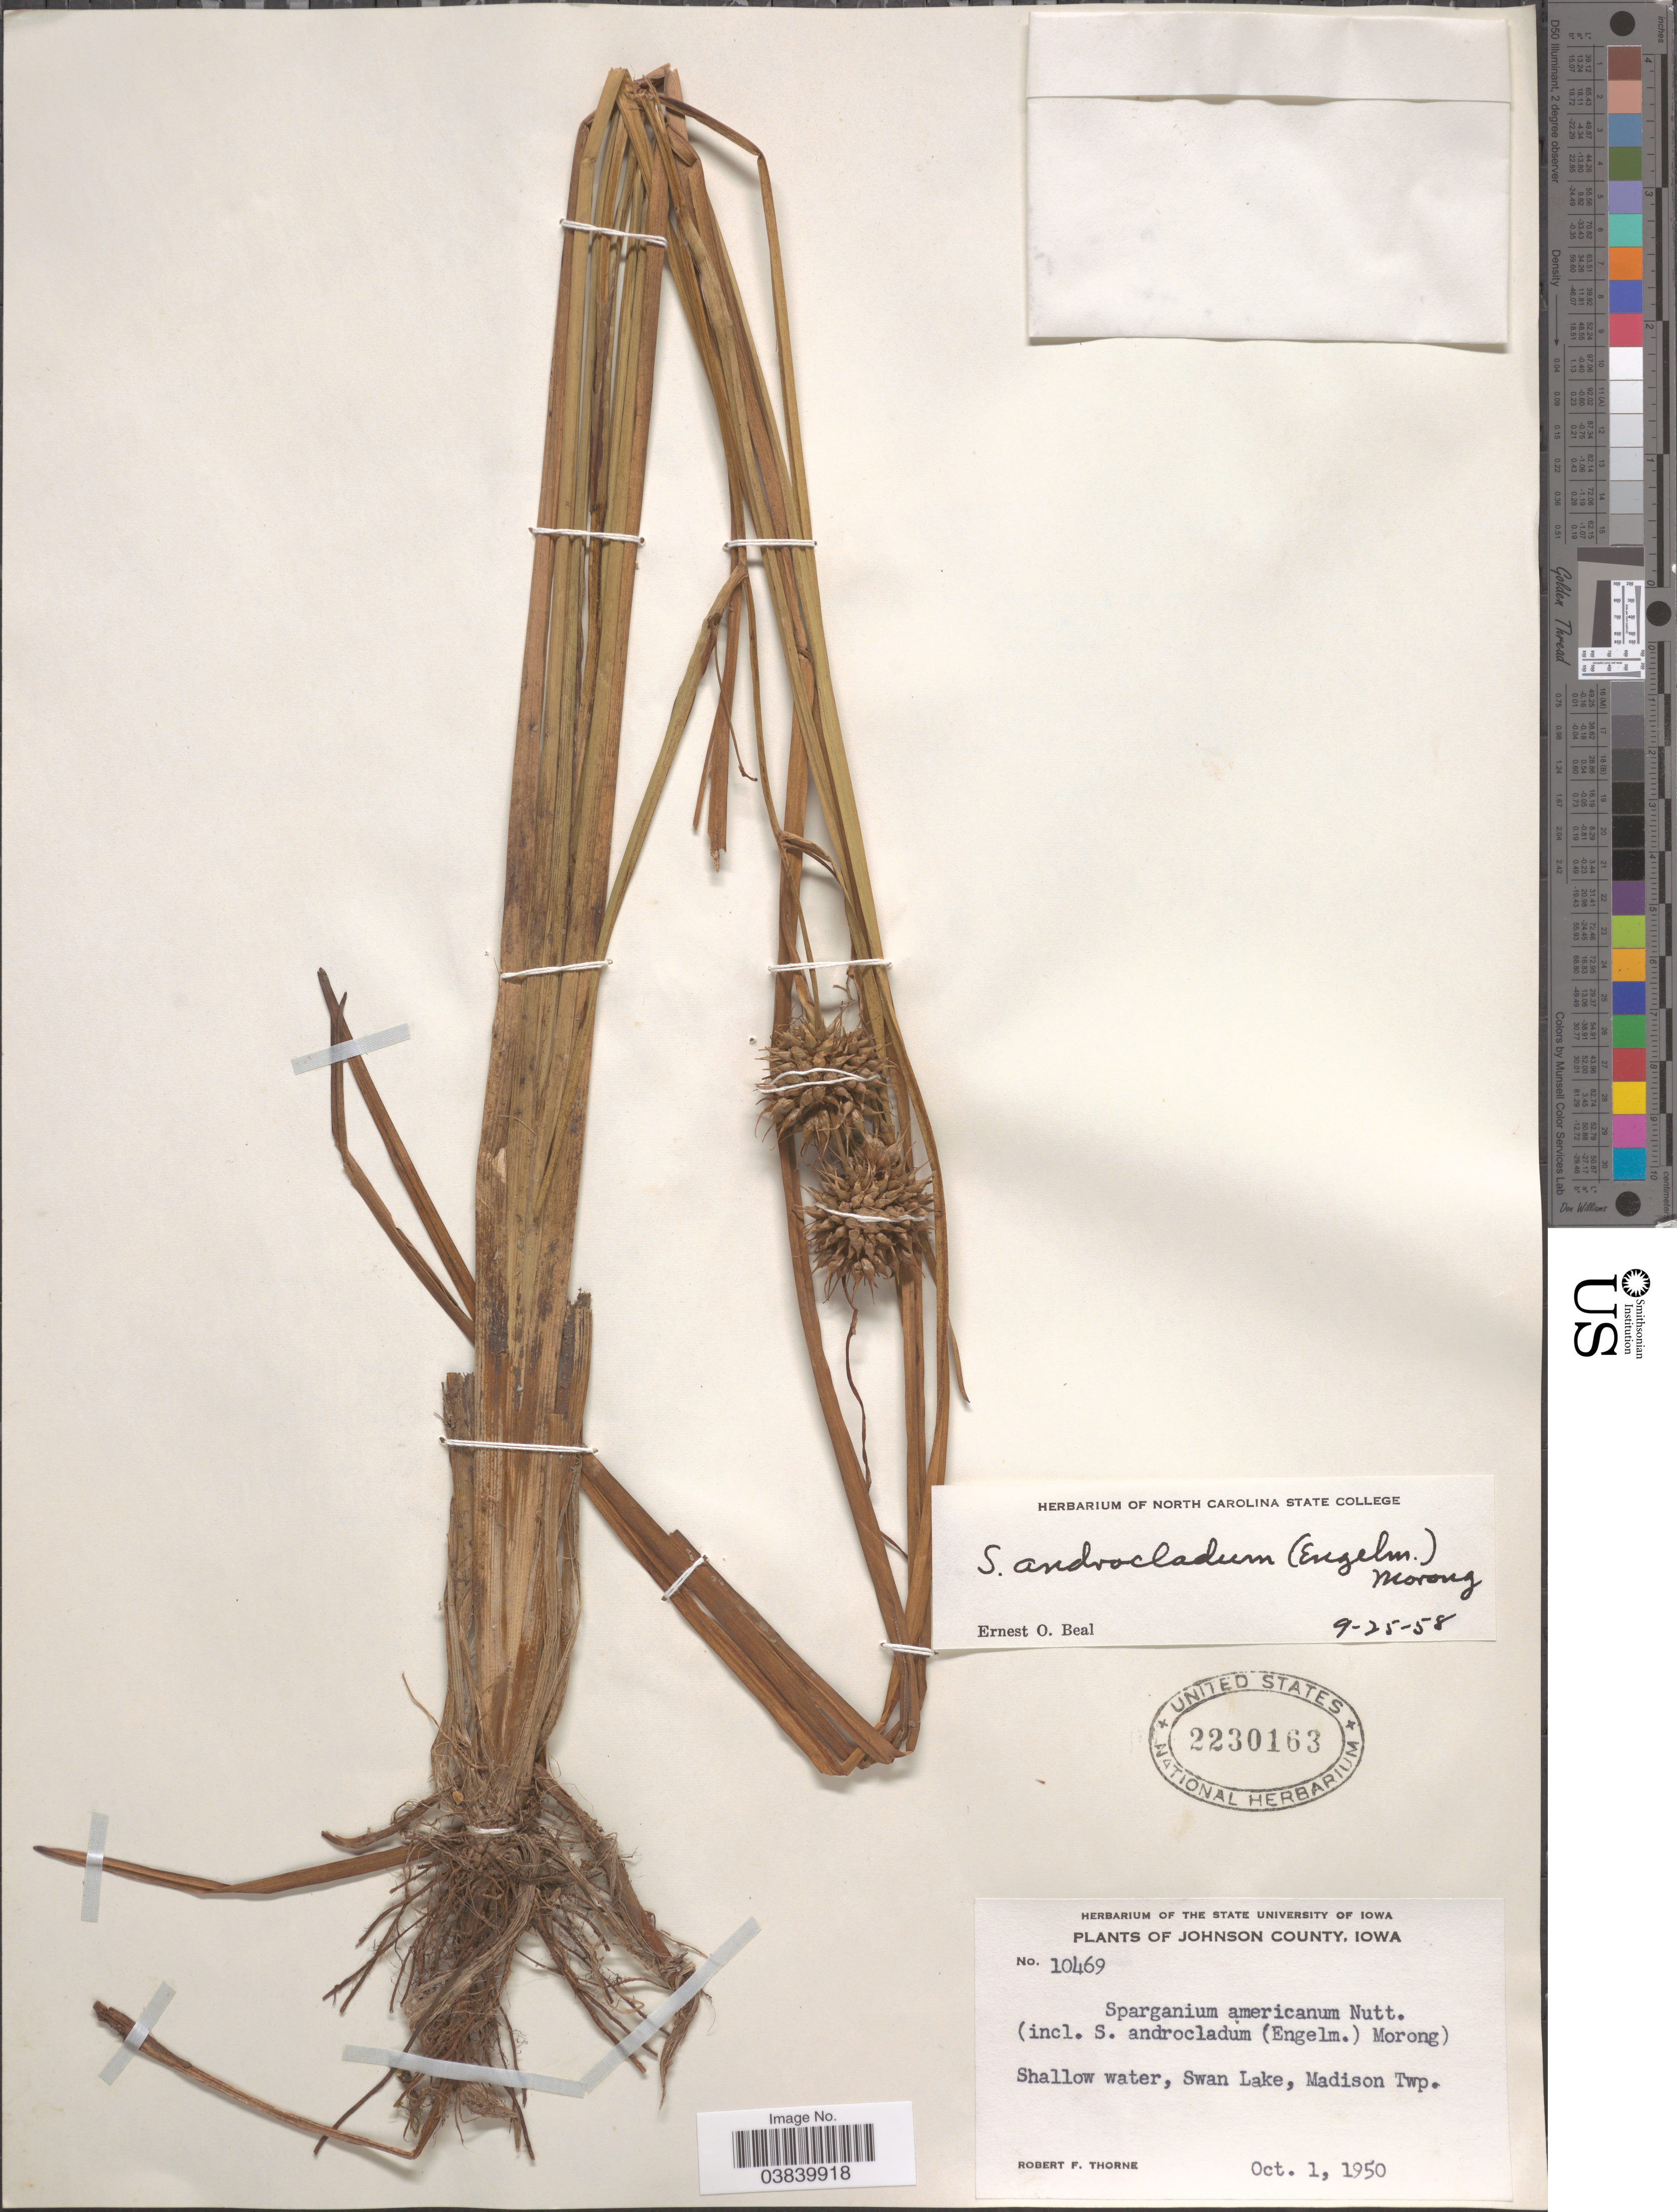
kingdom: Plantae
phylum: Tracheophyta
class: Liliopsida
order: Poales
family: Typhaceae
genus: Sparganium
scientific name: Sparganium androcladum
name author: Morong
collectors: R. F. Thorne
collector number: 10469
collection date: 1950-10-01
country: United States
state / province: Iowa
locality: Johnson County. Shallow water, Swan Lake, Madison Twp.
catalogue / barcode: US 2230163